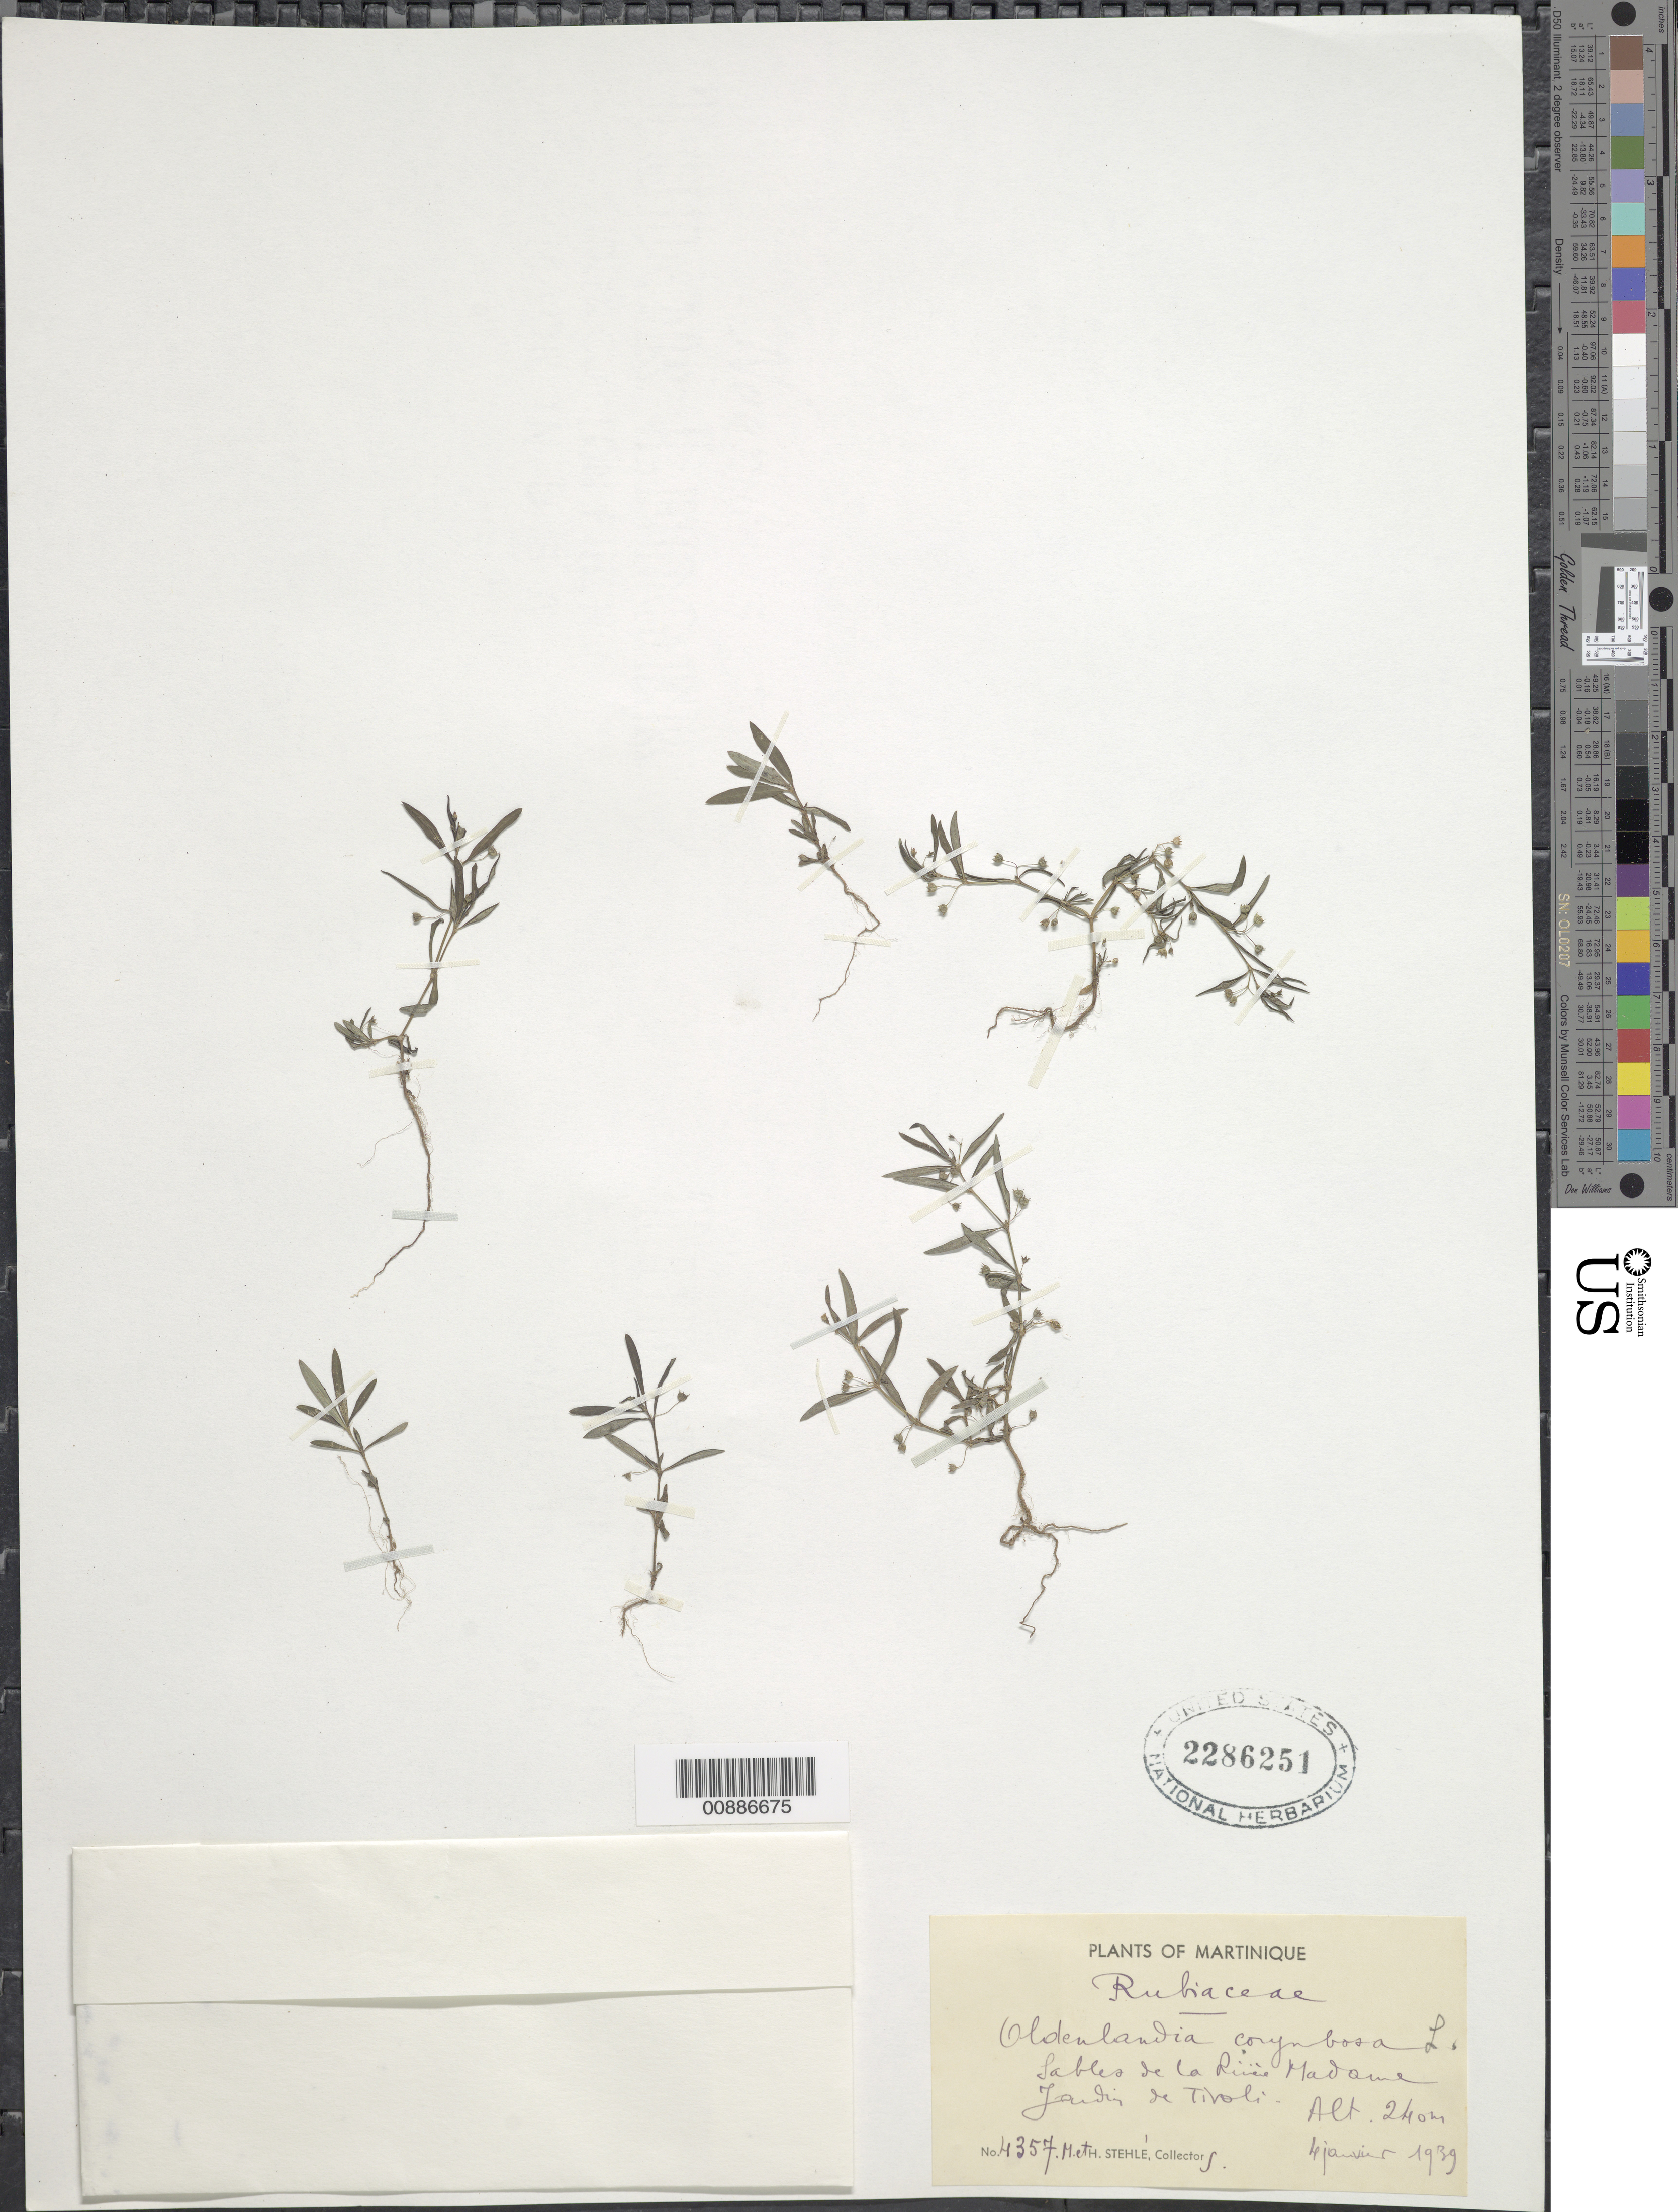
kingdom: Plantae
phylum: Tracheophyta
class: Magnoliopsida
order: Gentianales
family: Rubiaceae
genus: Oldenlandia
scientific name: Oldenlandia corymbosa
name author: L.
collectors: H. Stehlé & M. Stehlé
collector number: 4357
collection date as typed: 04 Jan 1939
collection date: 1939-01-04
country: Martinique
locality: Sables de la Rivière Madame. Jardin de Tivoli.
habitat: River sands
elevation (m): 240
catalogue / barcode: US 2286251